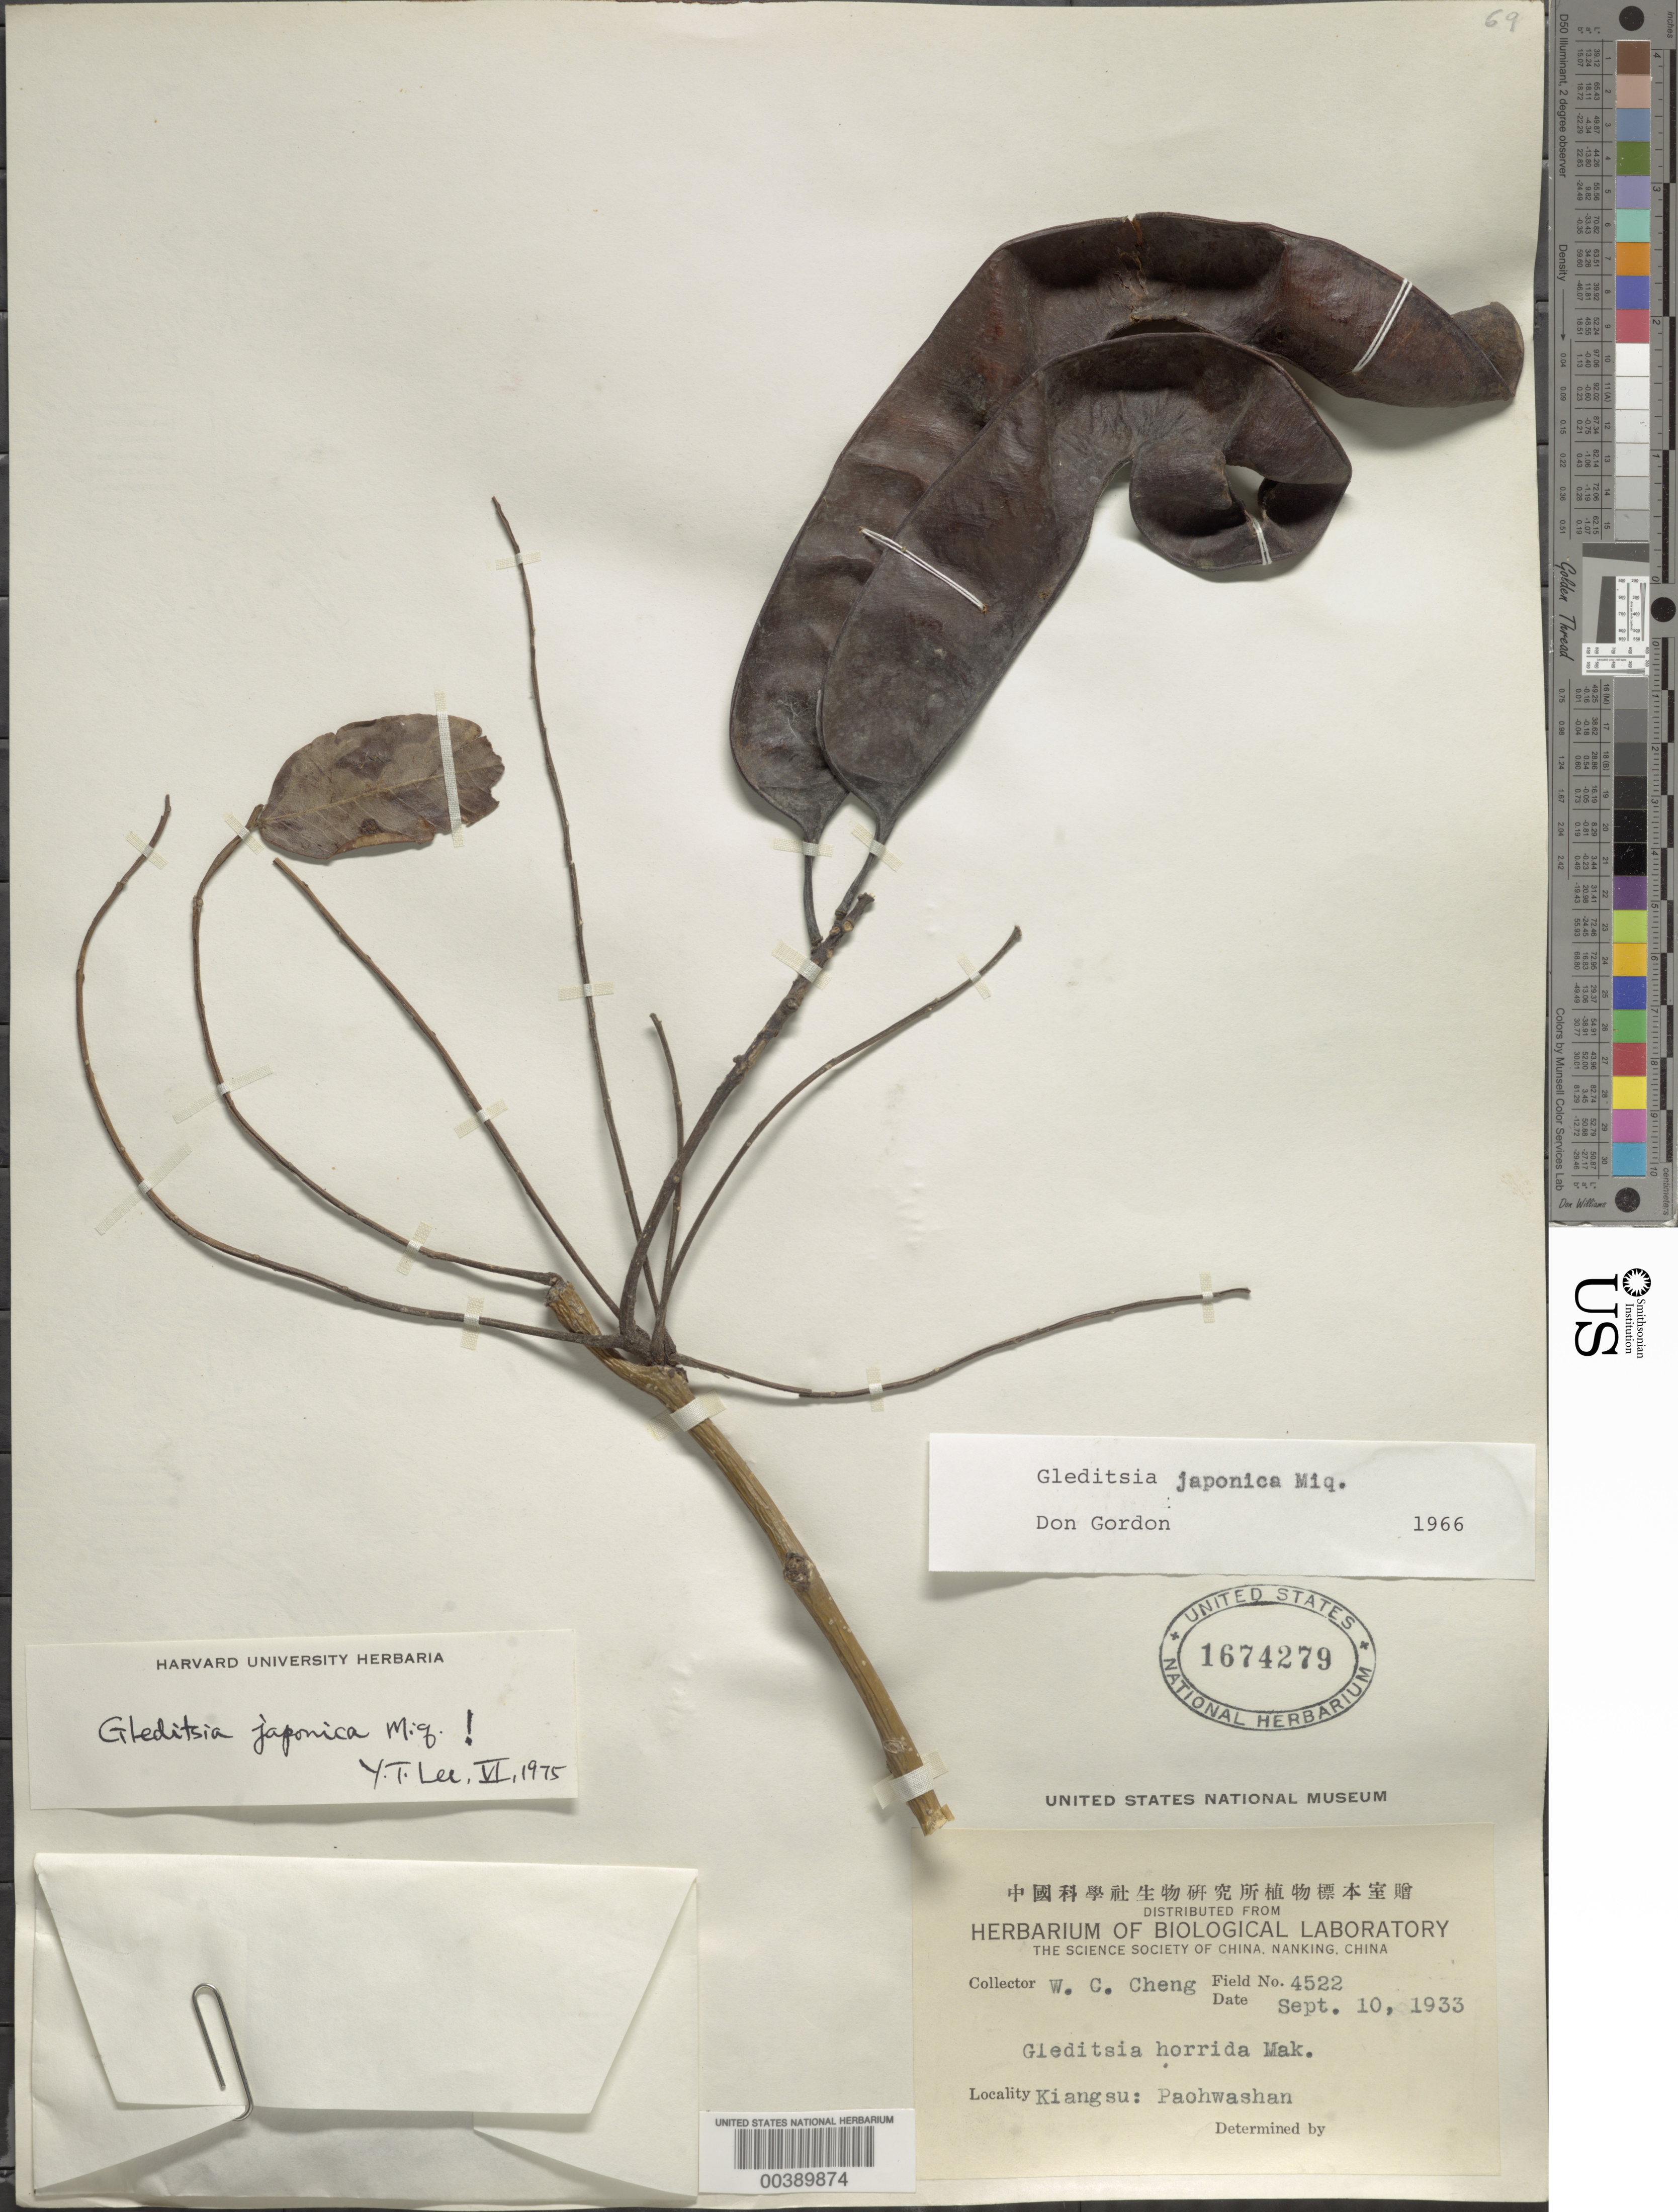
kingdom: Plantae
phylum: Tracheophyta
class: Magnoliopsida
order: Fabales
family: Fabaceae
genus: Gleditsia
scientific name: Gleditsia japonica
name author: Miq.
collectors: W. C. Cheng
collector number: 4522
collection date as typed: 10 Sep 1933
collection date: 1933-09-10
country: China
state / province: Jiangsu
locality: Paohwashan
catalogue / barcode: US 1674279